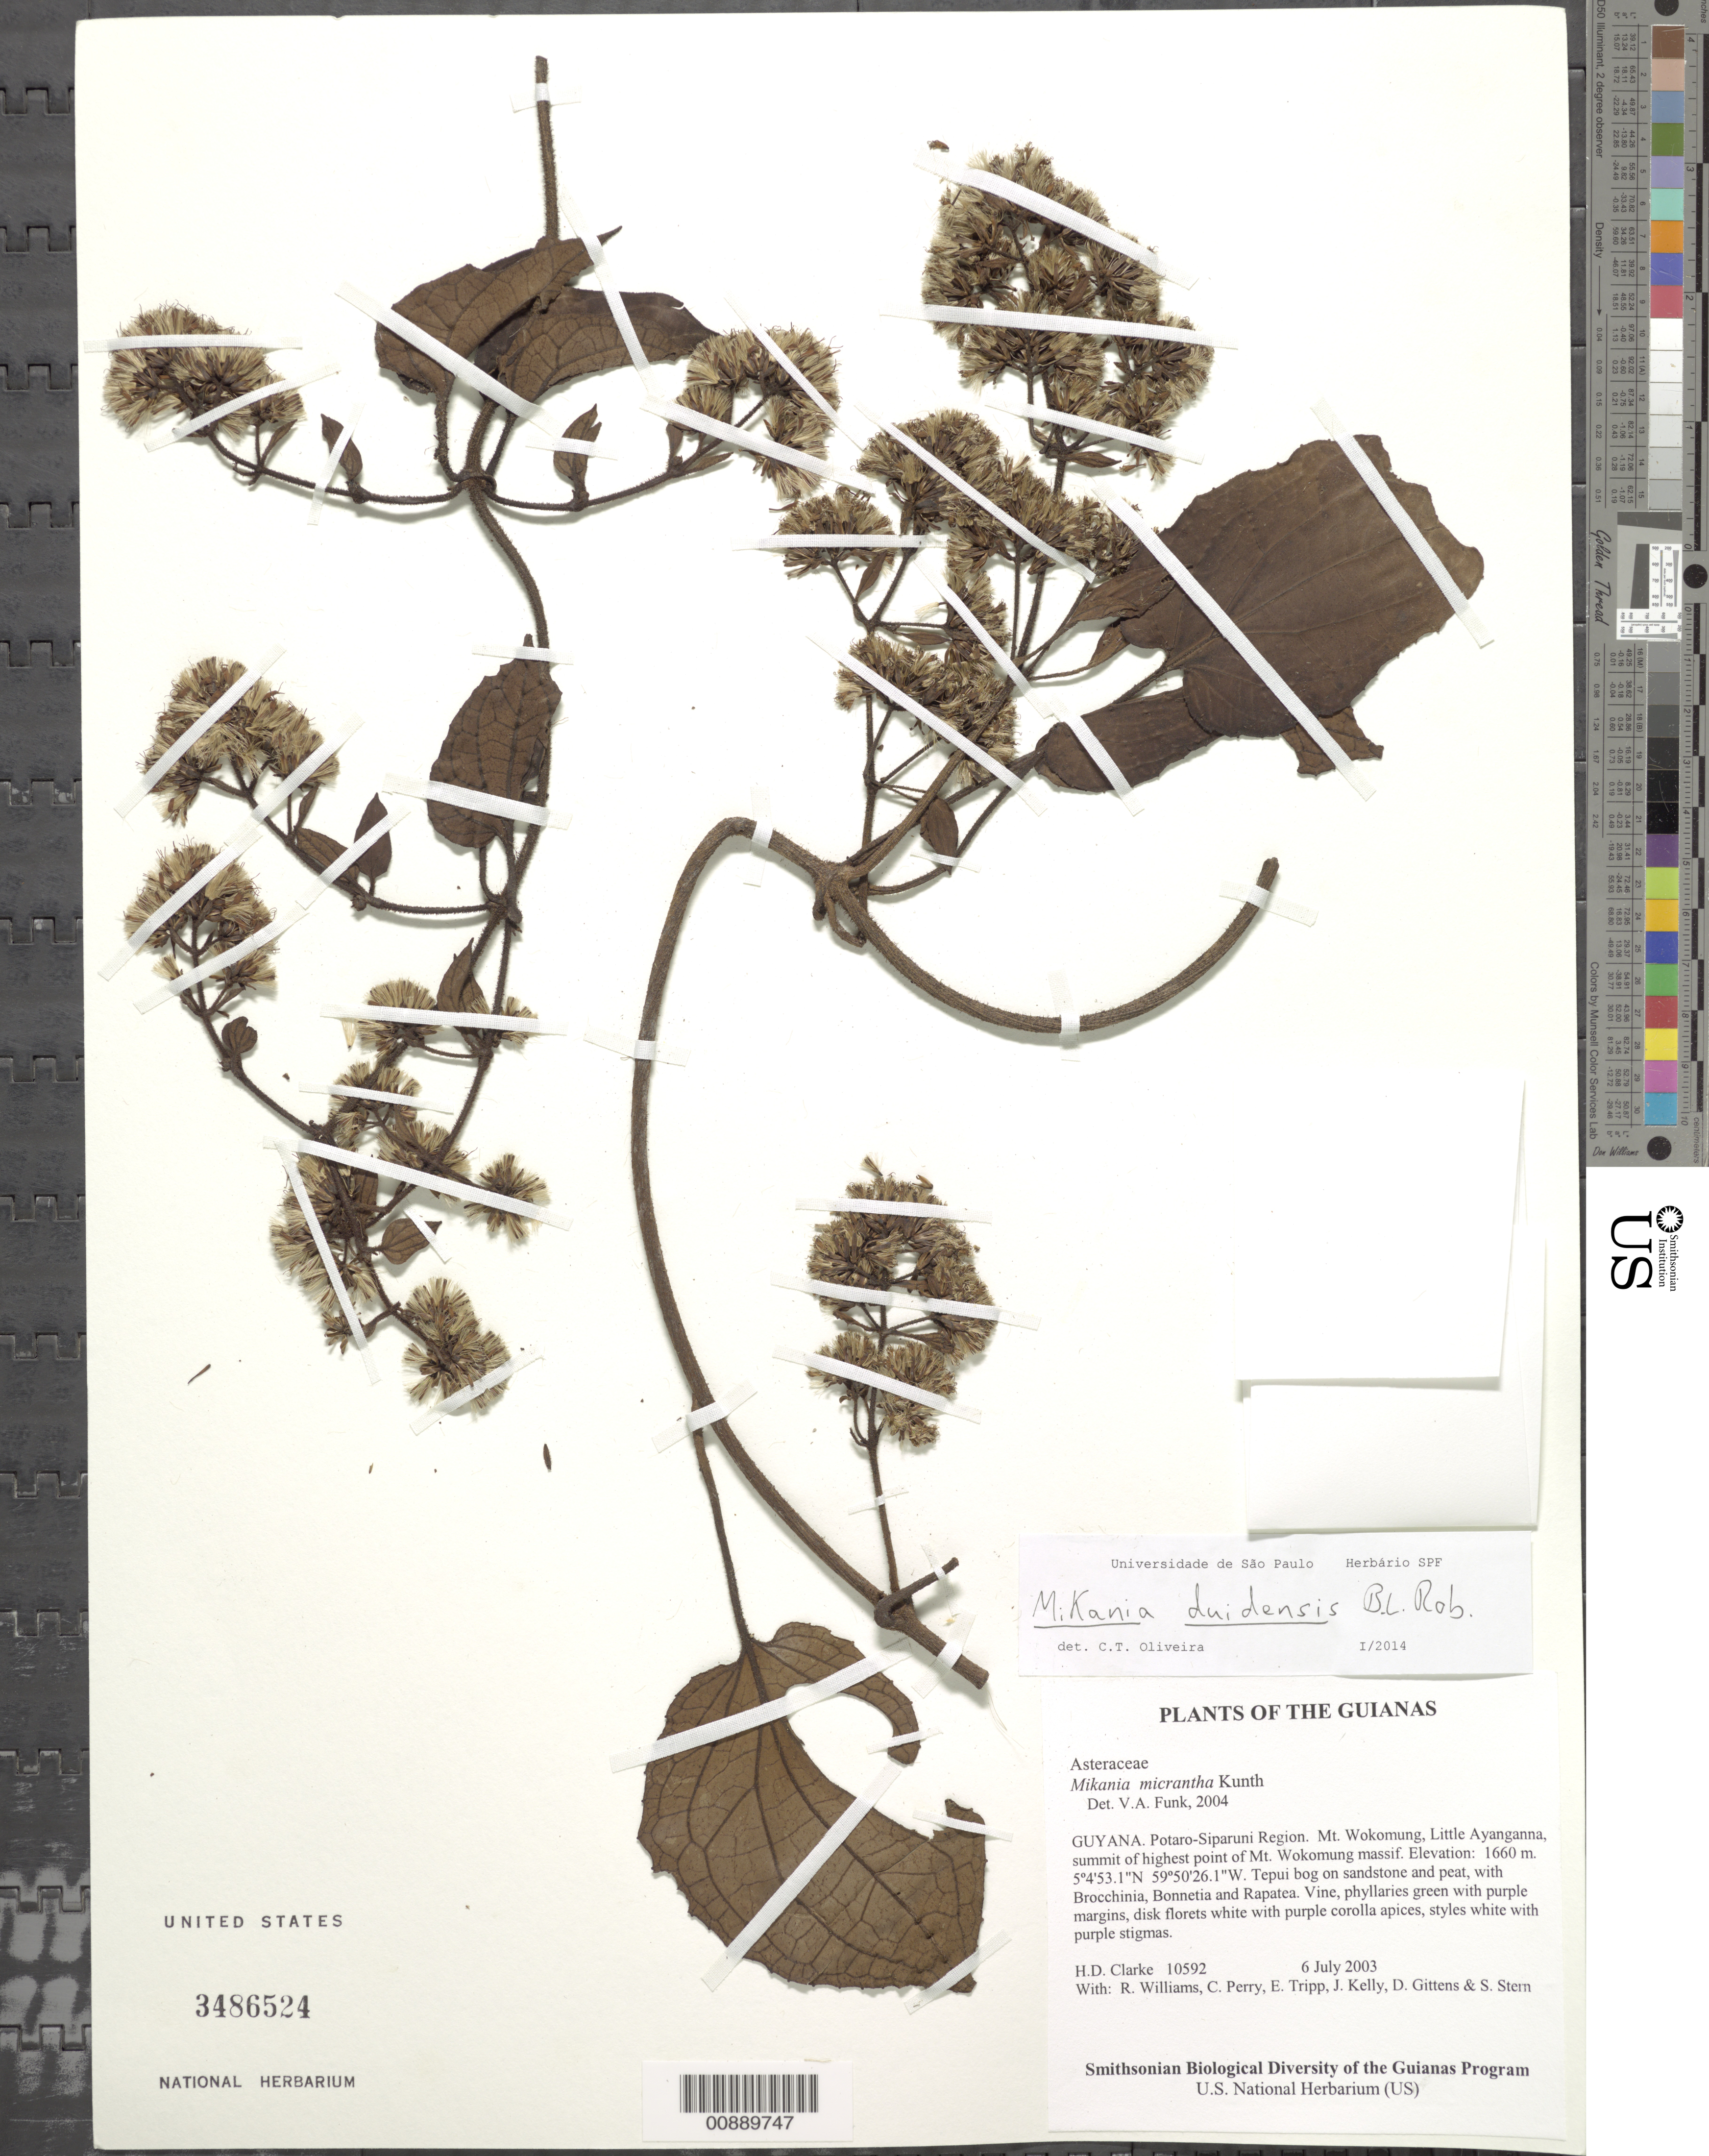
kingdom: Plantae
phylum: Tracheophyta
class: Magnoliopsida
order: Asterales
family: Asteraceae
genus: Mikania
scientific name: Mikania duidensis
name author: B.L. Rob.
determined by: Oliveira, C. T.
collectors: H. D. Clarke, R. Williams, C. Perry, E. Tripp, J. Kelly, D. Gittens & S. R. Stern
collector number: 10592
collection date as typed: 6 July 2003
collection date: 2003-07-06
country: Guyana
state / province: Potaro-Siparuni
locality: Mt. Wokomung, Little Ayanganna, summit of highest point of Mt. Wokomung massif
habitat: Tepui bog on sandstone and peat, with Brocchinia, Bonnetia and Rapatea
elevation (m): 1660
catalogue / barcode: US 3486524